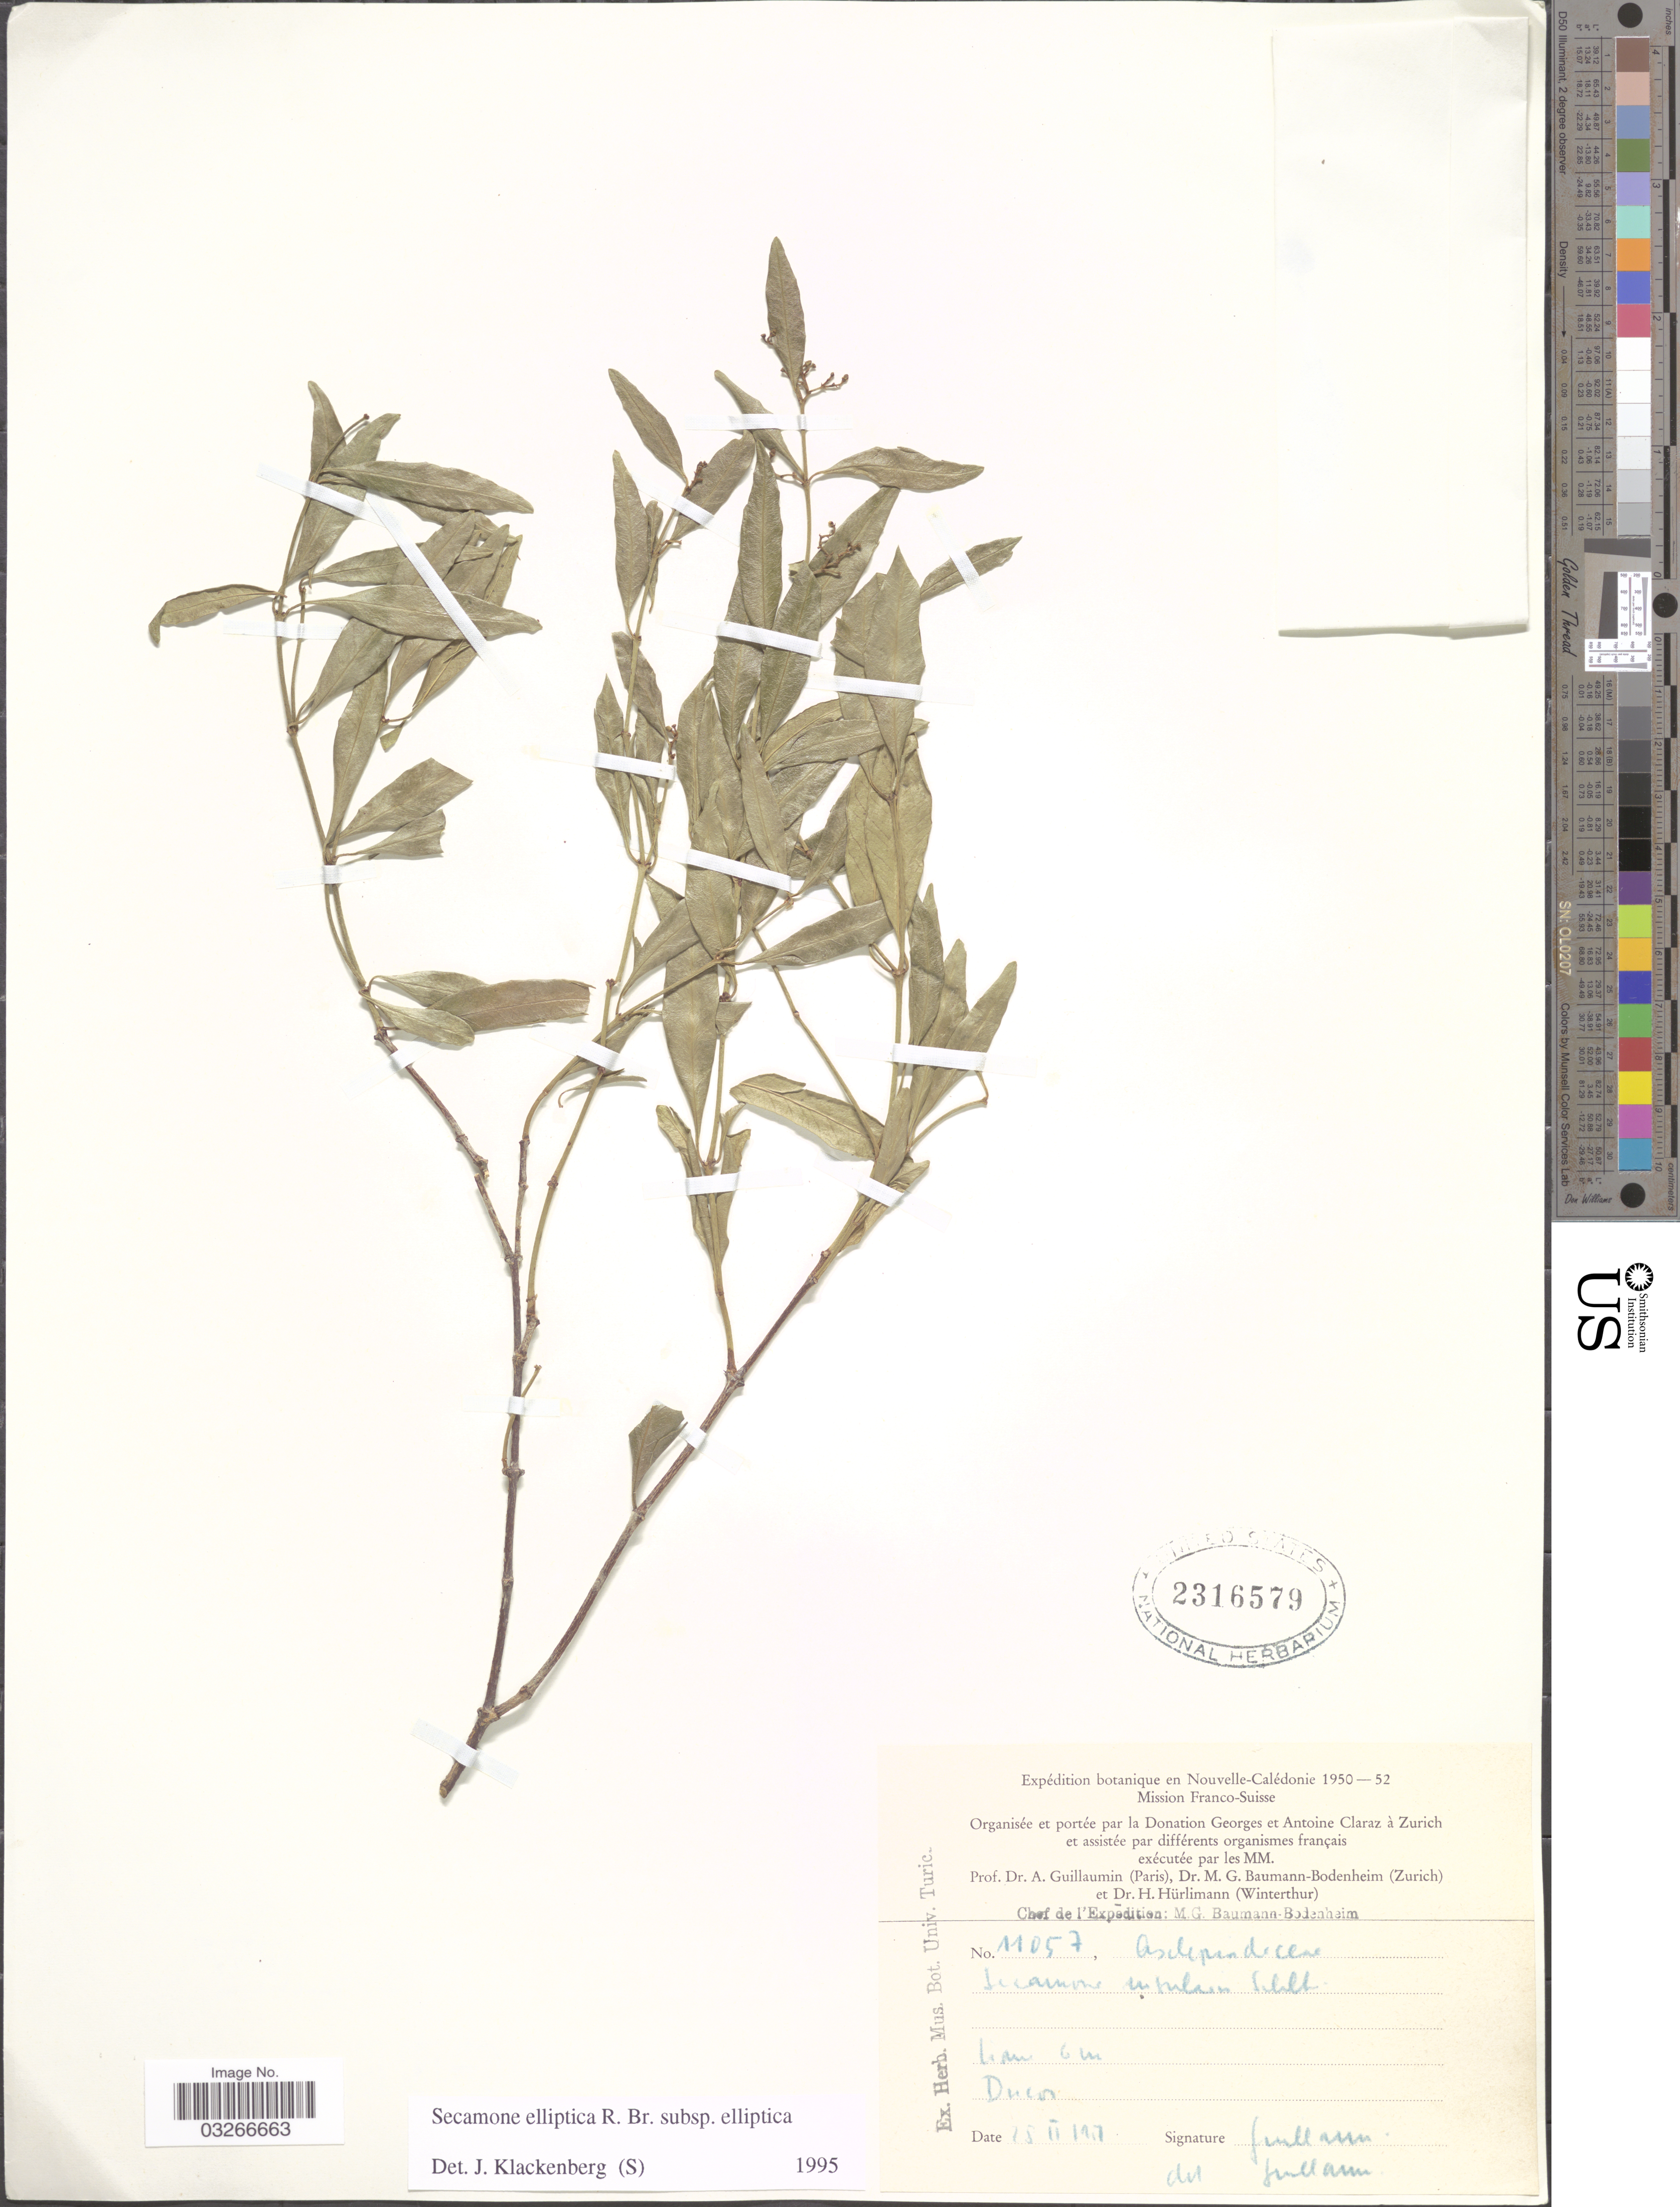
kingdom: Plantae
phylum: Tracheophyta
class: Magnoliopsida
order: Gentianales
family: Apocynaceae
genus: Secamone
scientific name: Secamone elliptica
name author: R. Br.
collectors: A. Guillaumin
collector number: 11057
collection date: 1917-02-15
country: New Caledonia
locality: Nouvelle-Calédonie. Ducon [interpreted].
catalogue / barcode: US 2316579